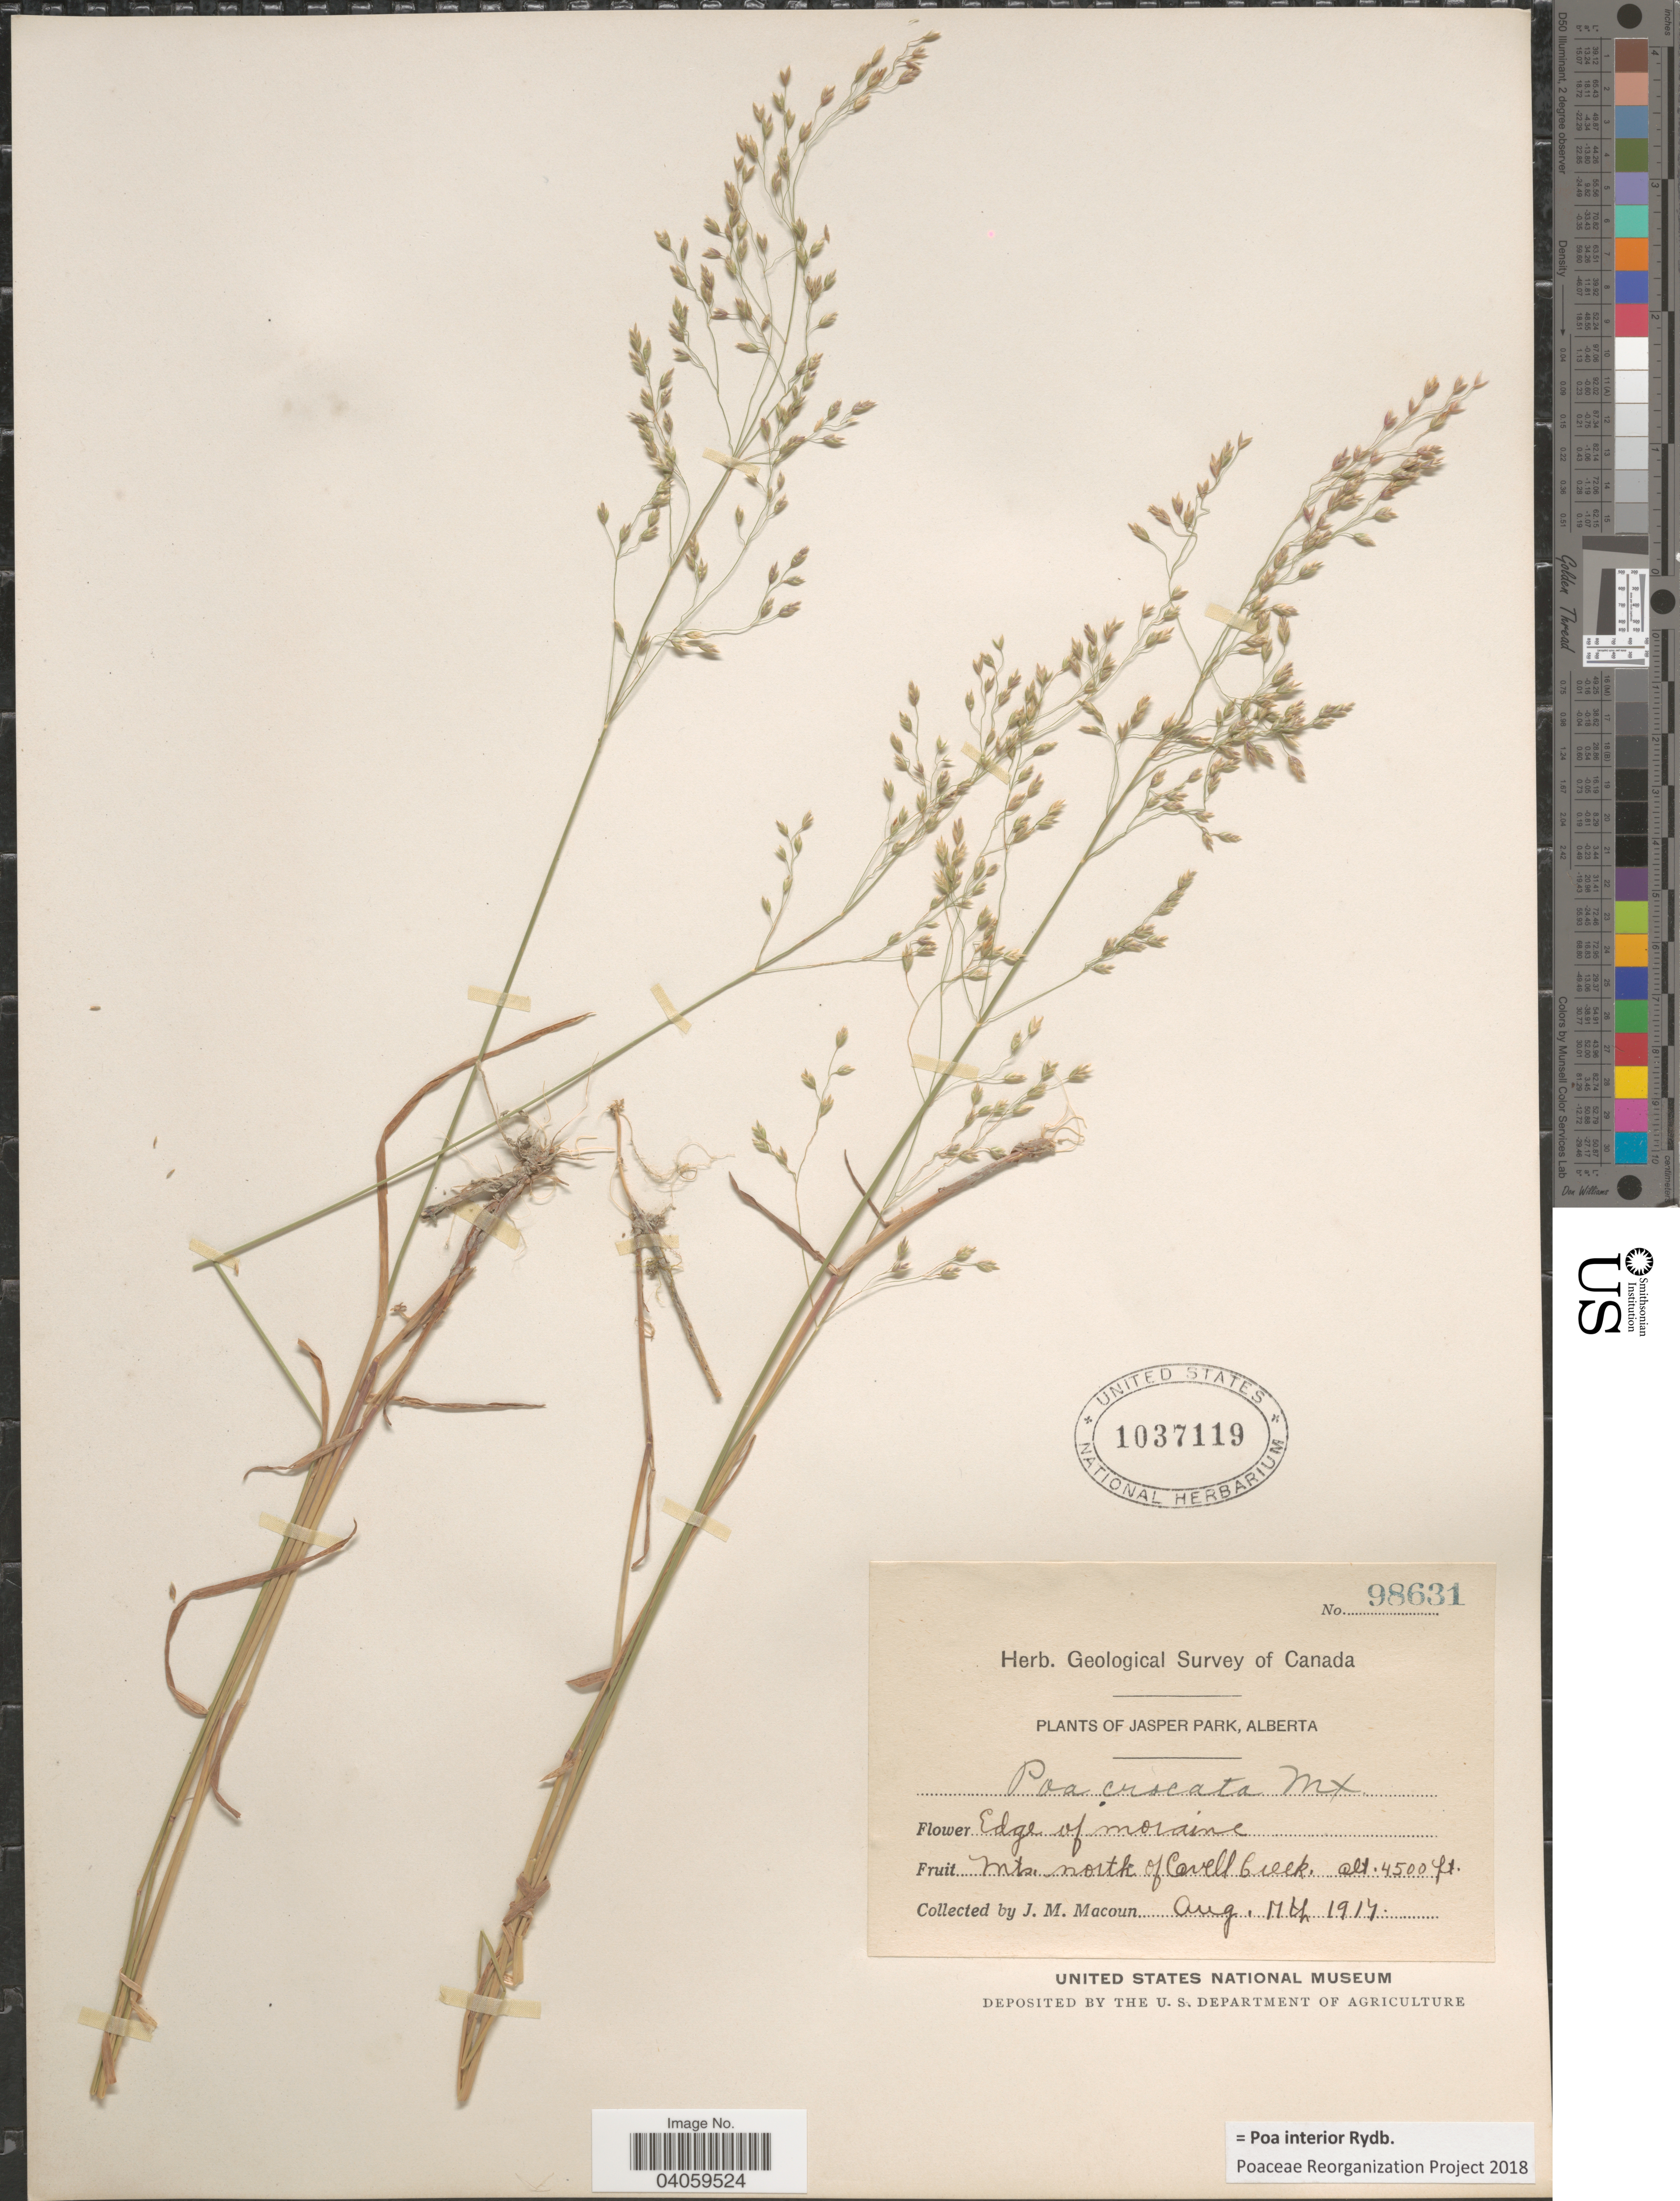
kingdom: Plantae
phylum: Tracheophyta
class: Liliopsida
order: Poales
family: Poaceae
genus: Poa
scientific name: Poa interior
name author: Rydb.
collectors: J. M. Macoun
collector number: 98631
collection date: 1917-08-17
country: Canada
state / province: Alberta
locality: Jasper Park. Mts. north of Cavell Creek.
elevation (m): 1372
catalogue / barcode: US 1037119